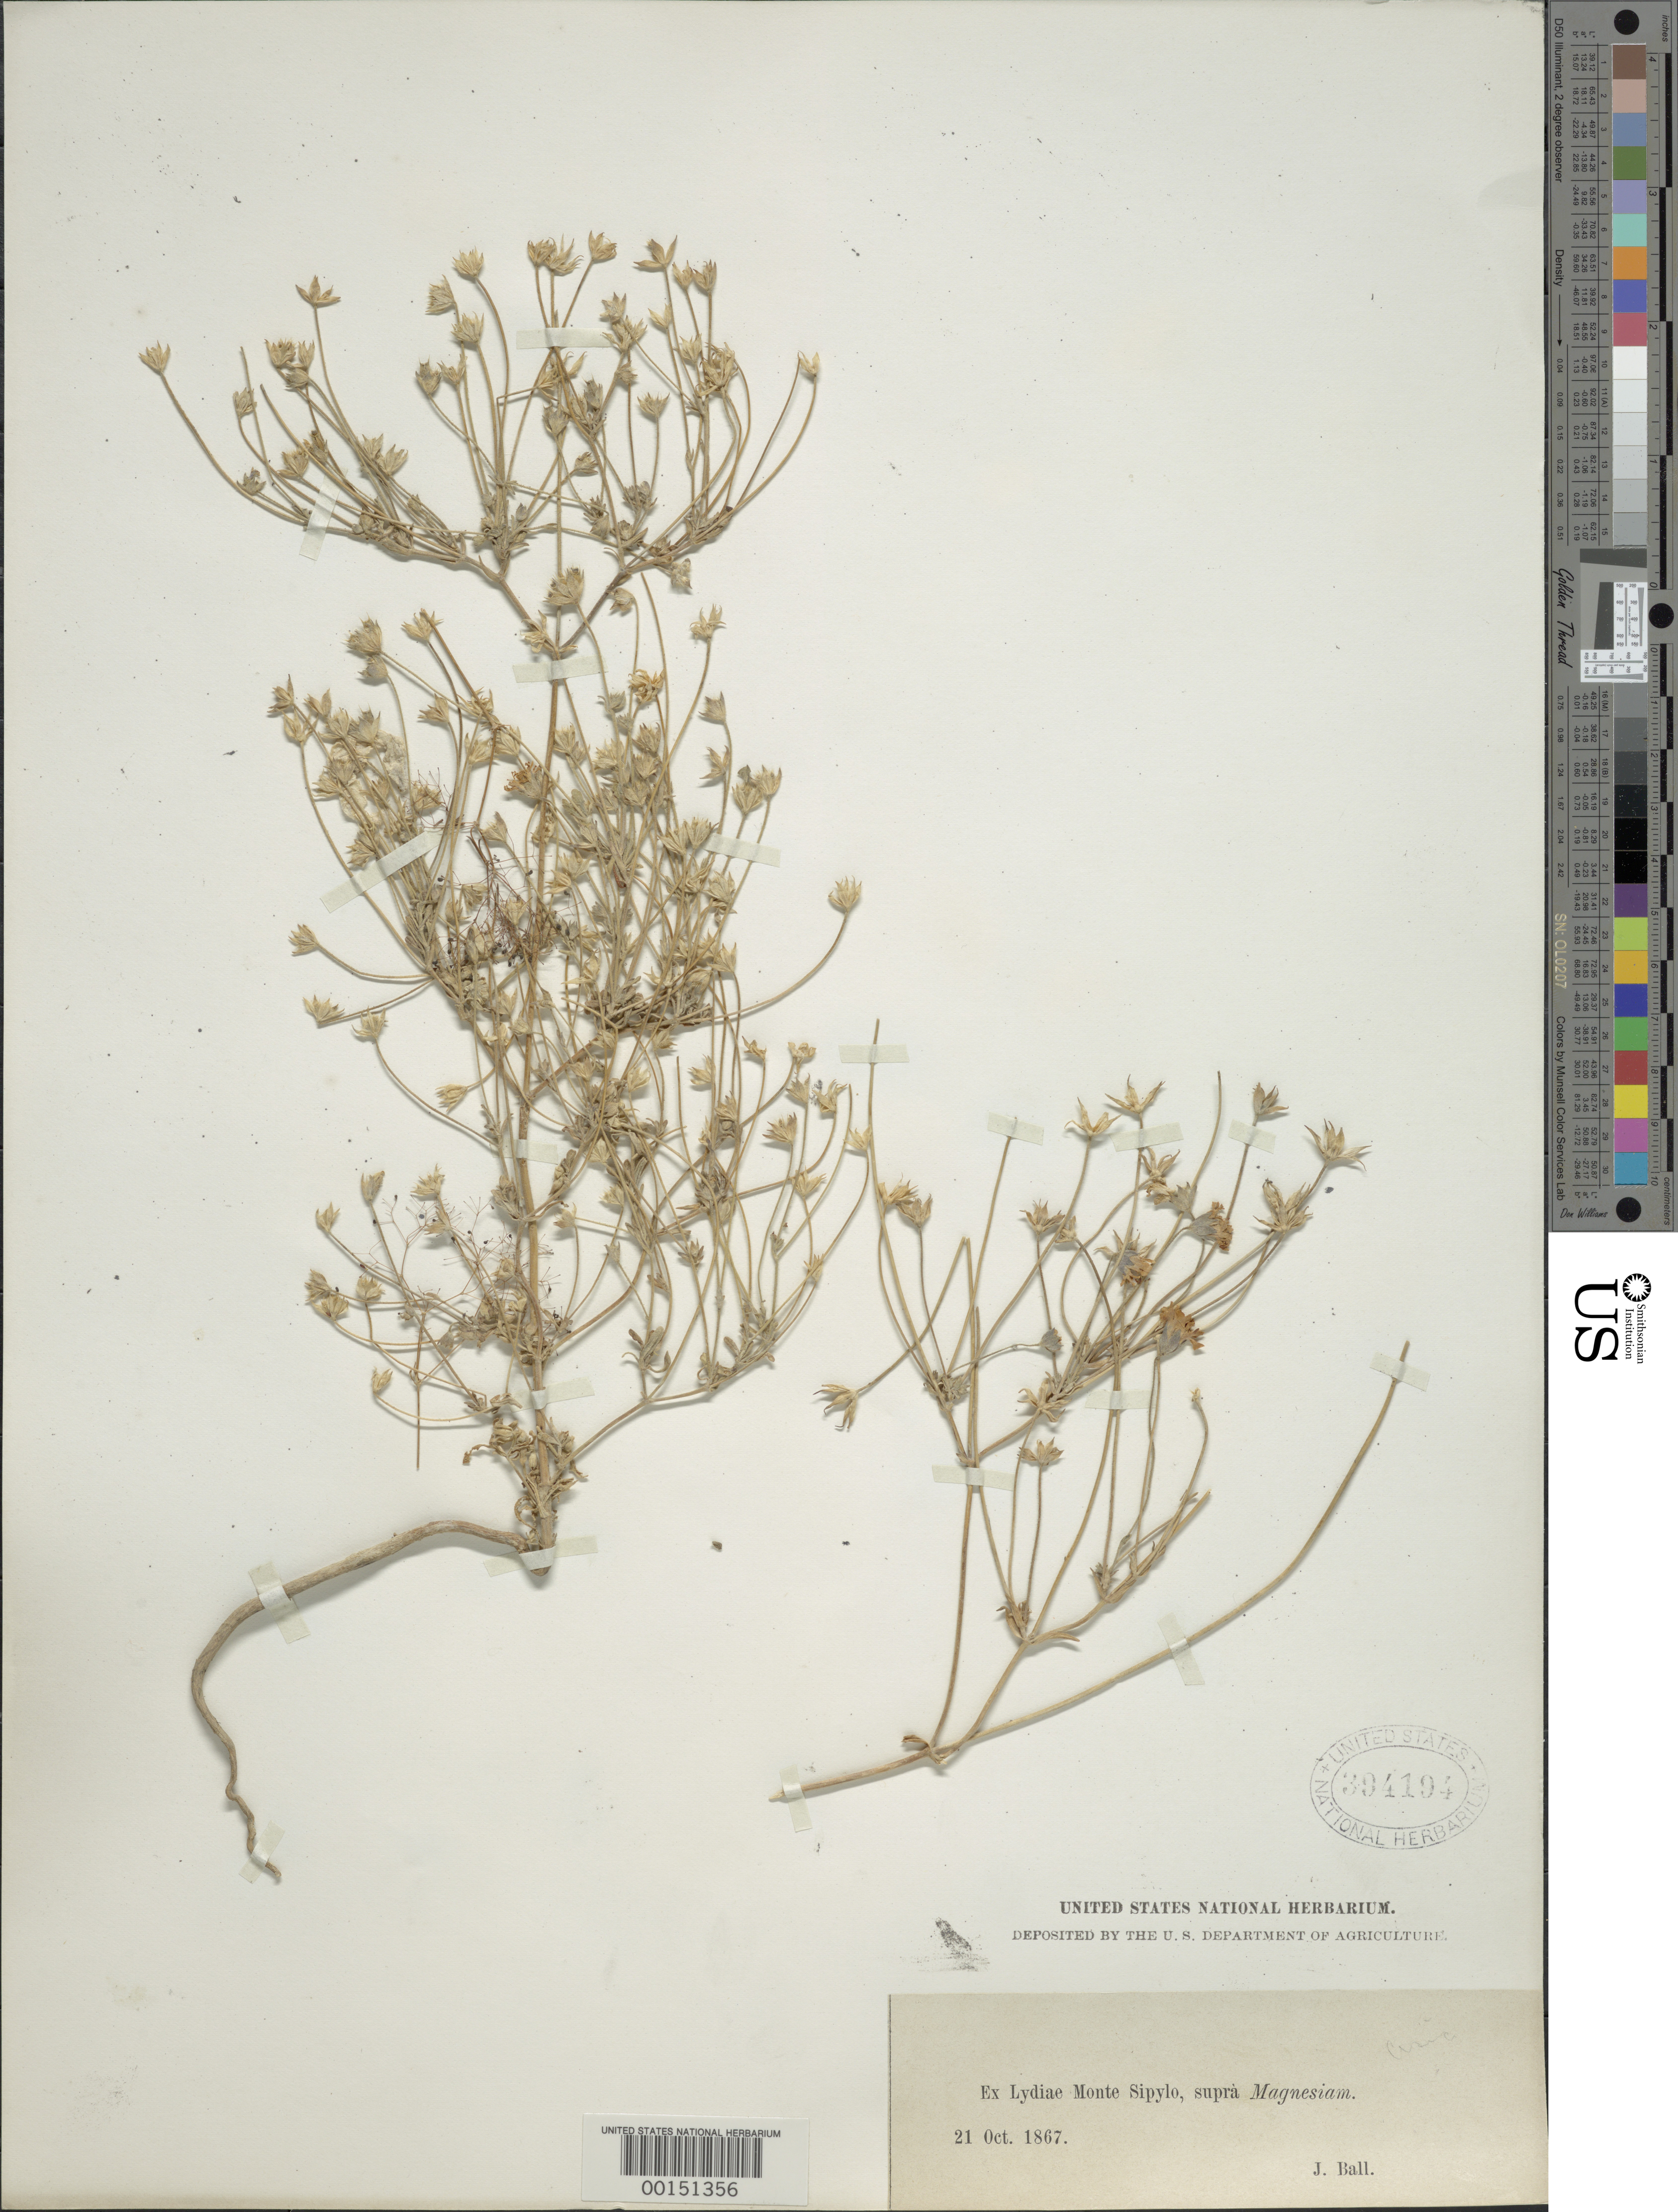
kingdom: Plantae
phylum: Tracheophyta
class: Magnoliopsida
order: Dipsacales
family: Caprifoliaceae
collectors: J. Ball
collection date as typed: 21 Oct 1867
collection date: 1867-10-21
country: Turkey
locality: Lydia, Monte Sipylo, over Magnesiam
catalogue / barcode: US 394194